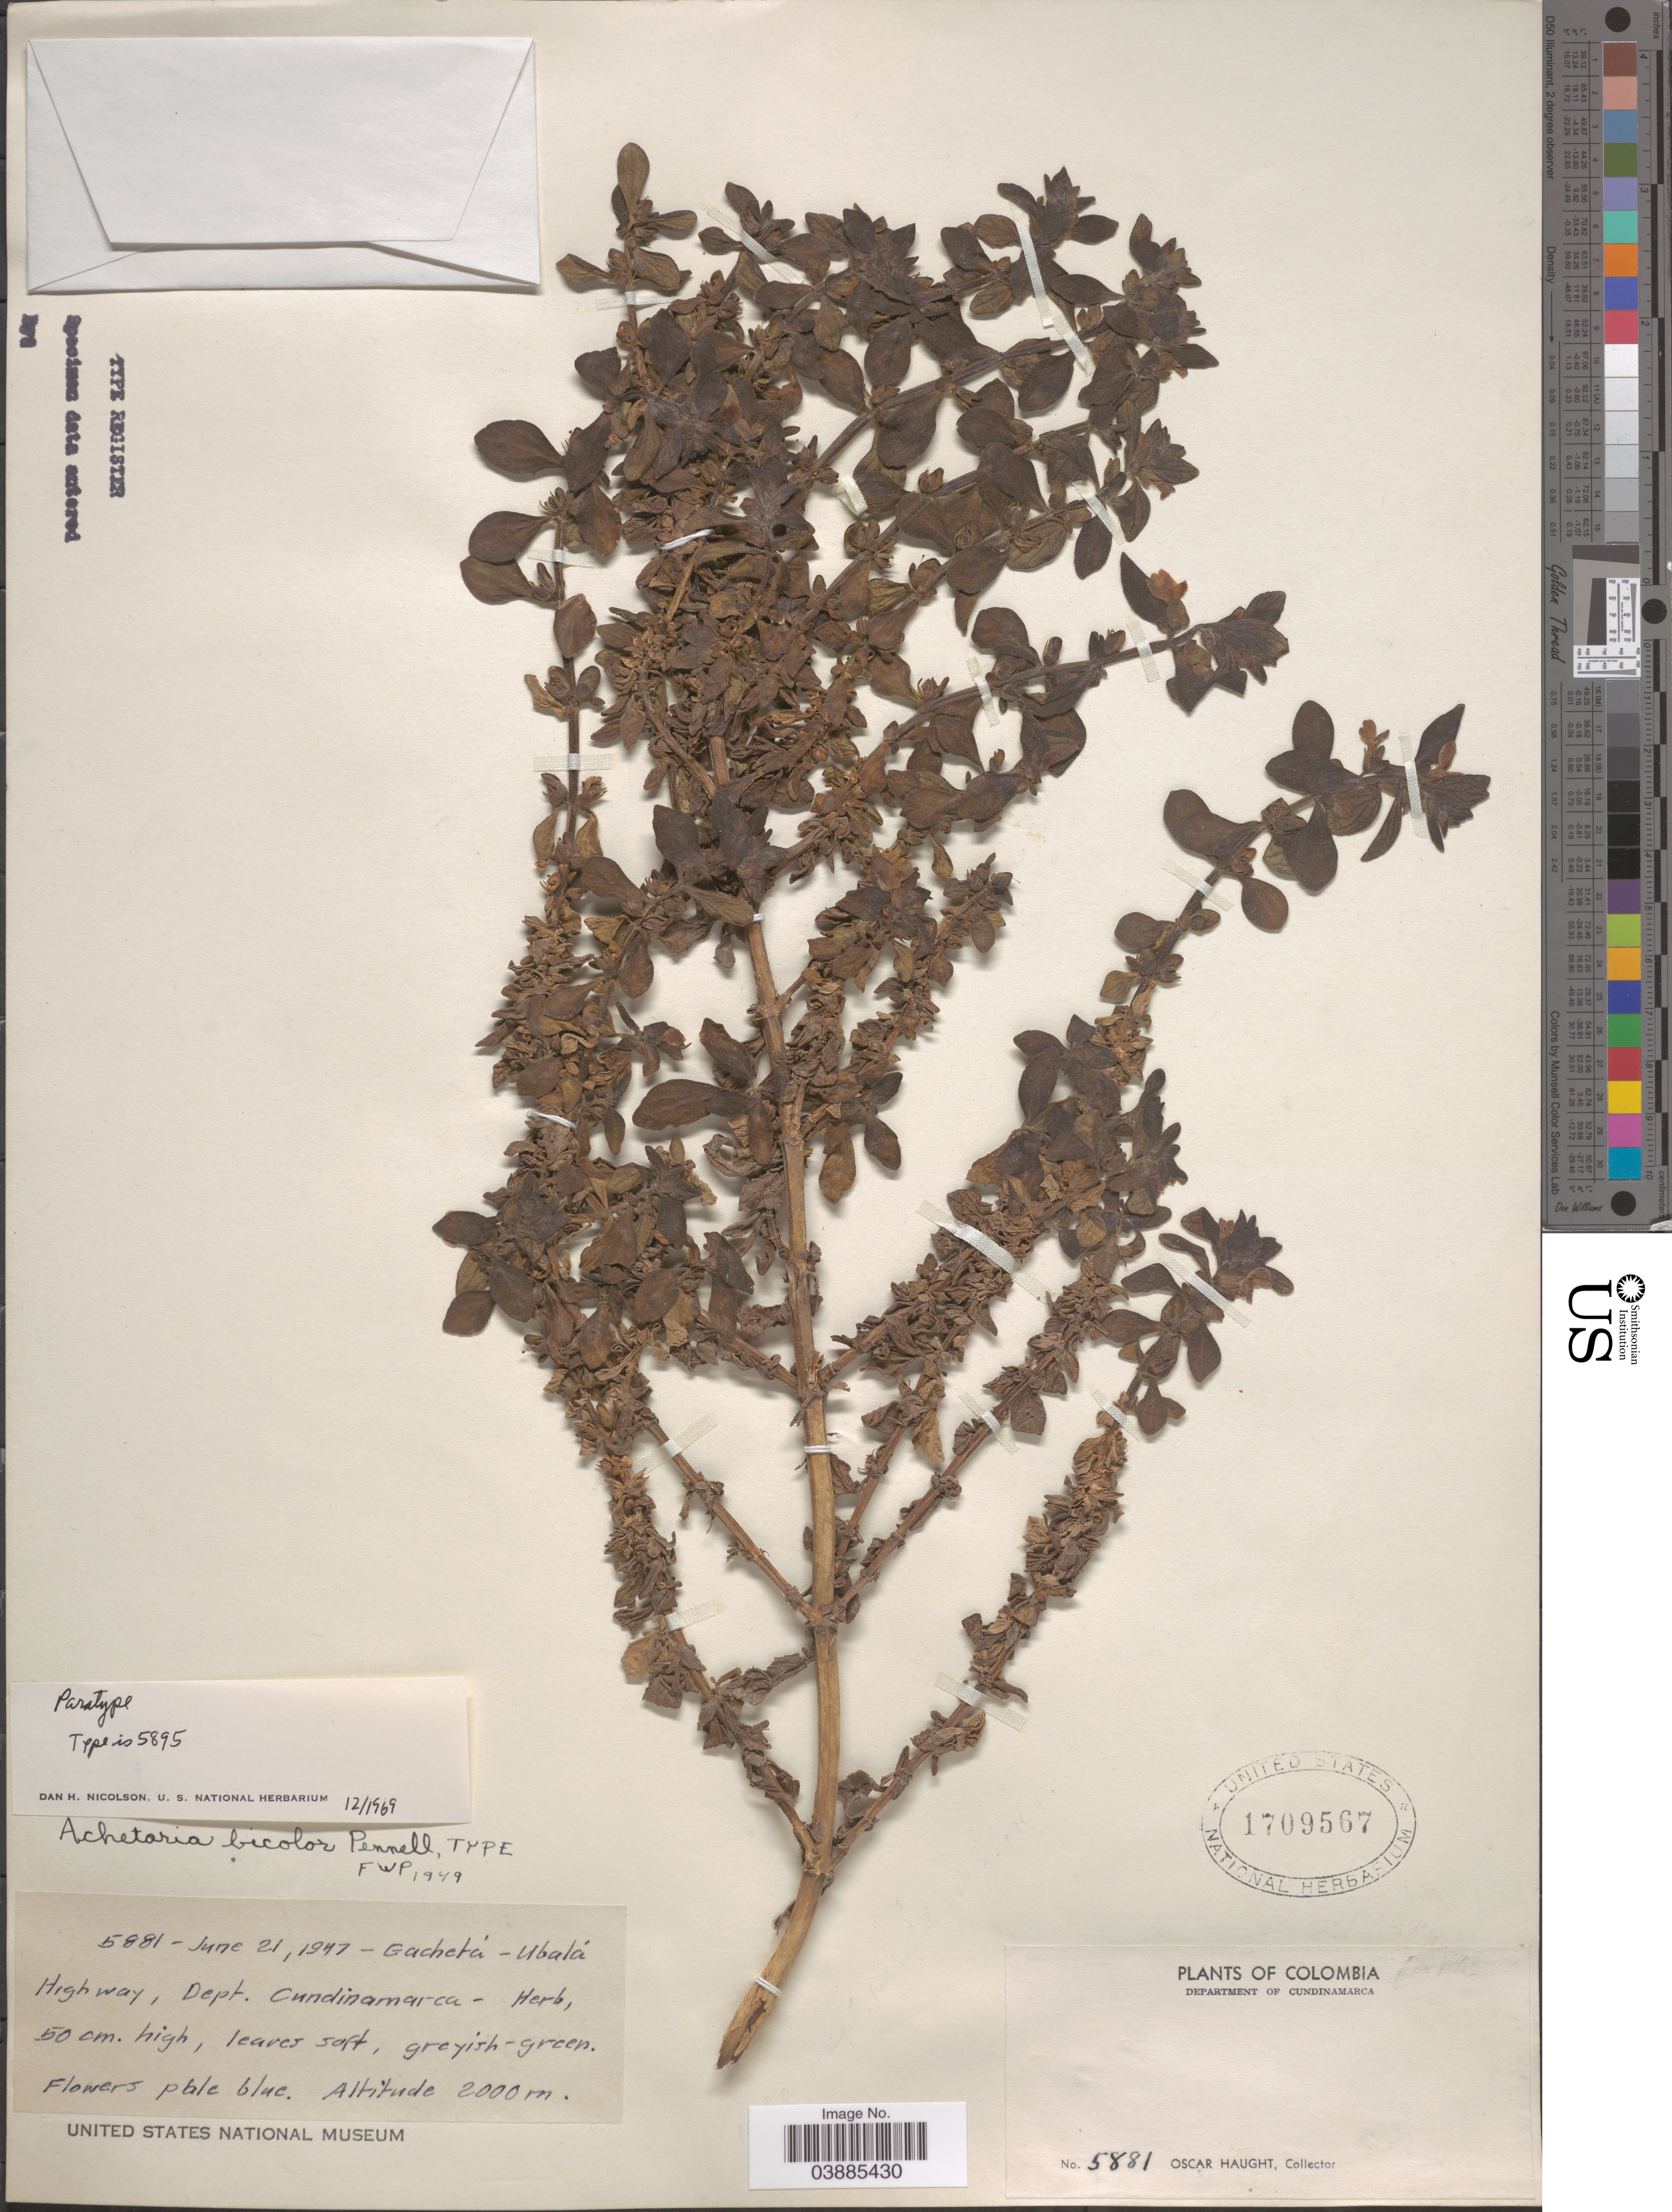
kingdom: Plantae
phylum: Tracheophyta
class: Magnoliopsida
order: Lamiales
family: Plantaginaceae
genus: Matourea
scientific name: Matourea erecta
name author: (Spreng.) Colletta & V.C. Souza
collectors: O. L. Haught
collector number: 5881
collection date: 1947-06-21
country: Colombia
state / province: Cundinamarca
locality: Department of Cundinamarca. Gachetá-Ubalá Highway.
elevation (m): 2000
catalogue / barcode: US 1709567